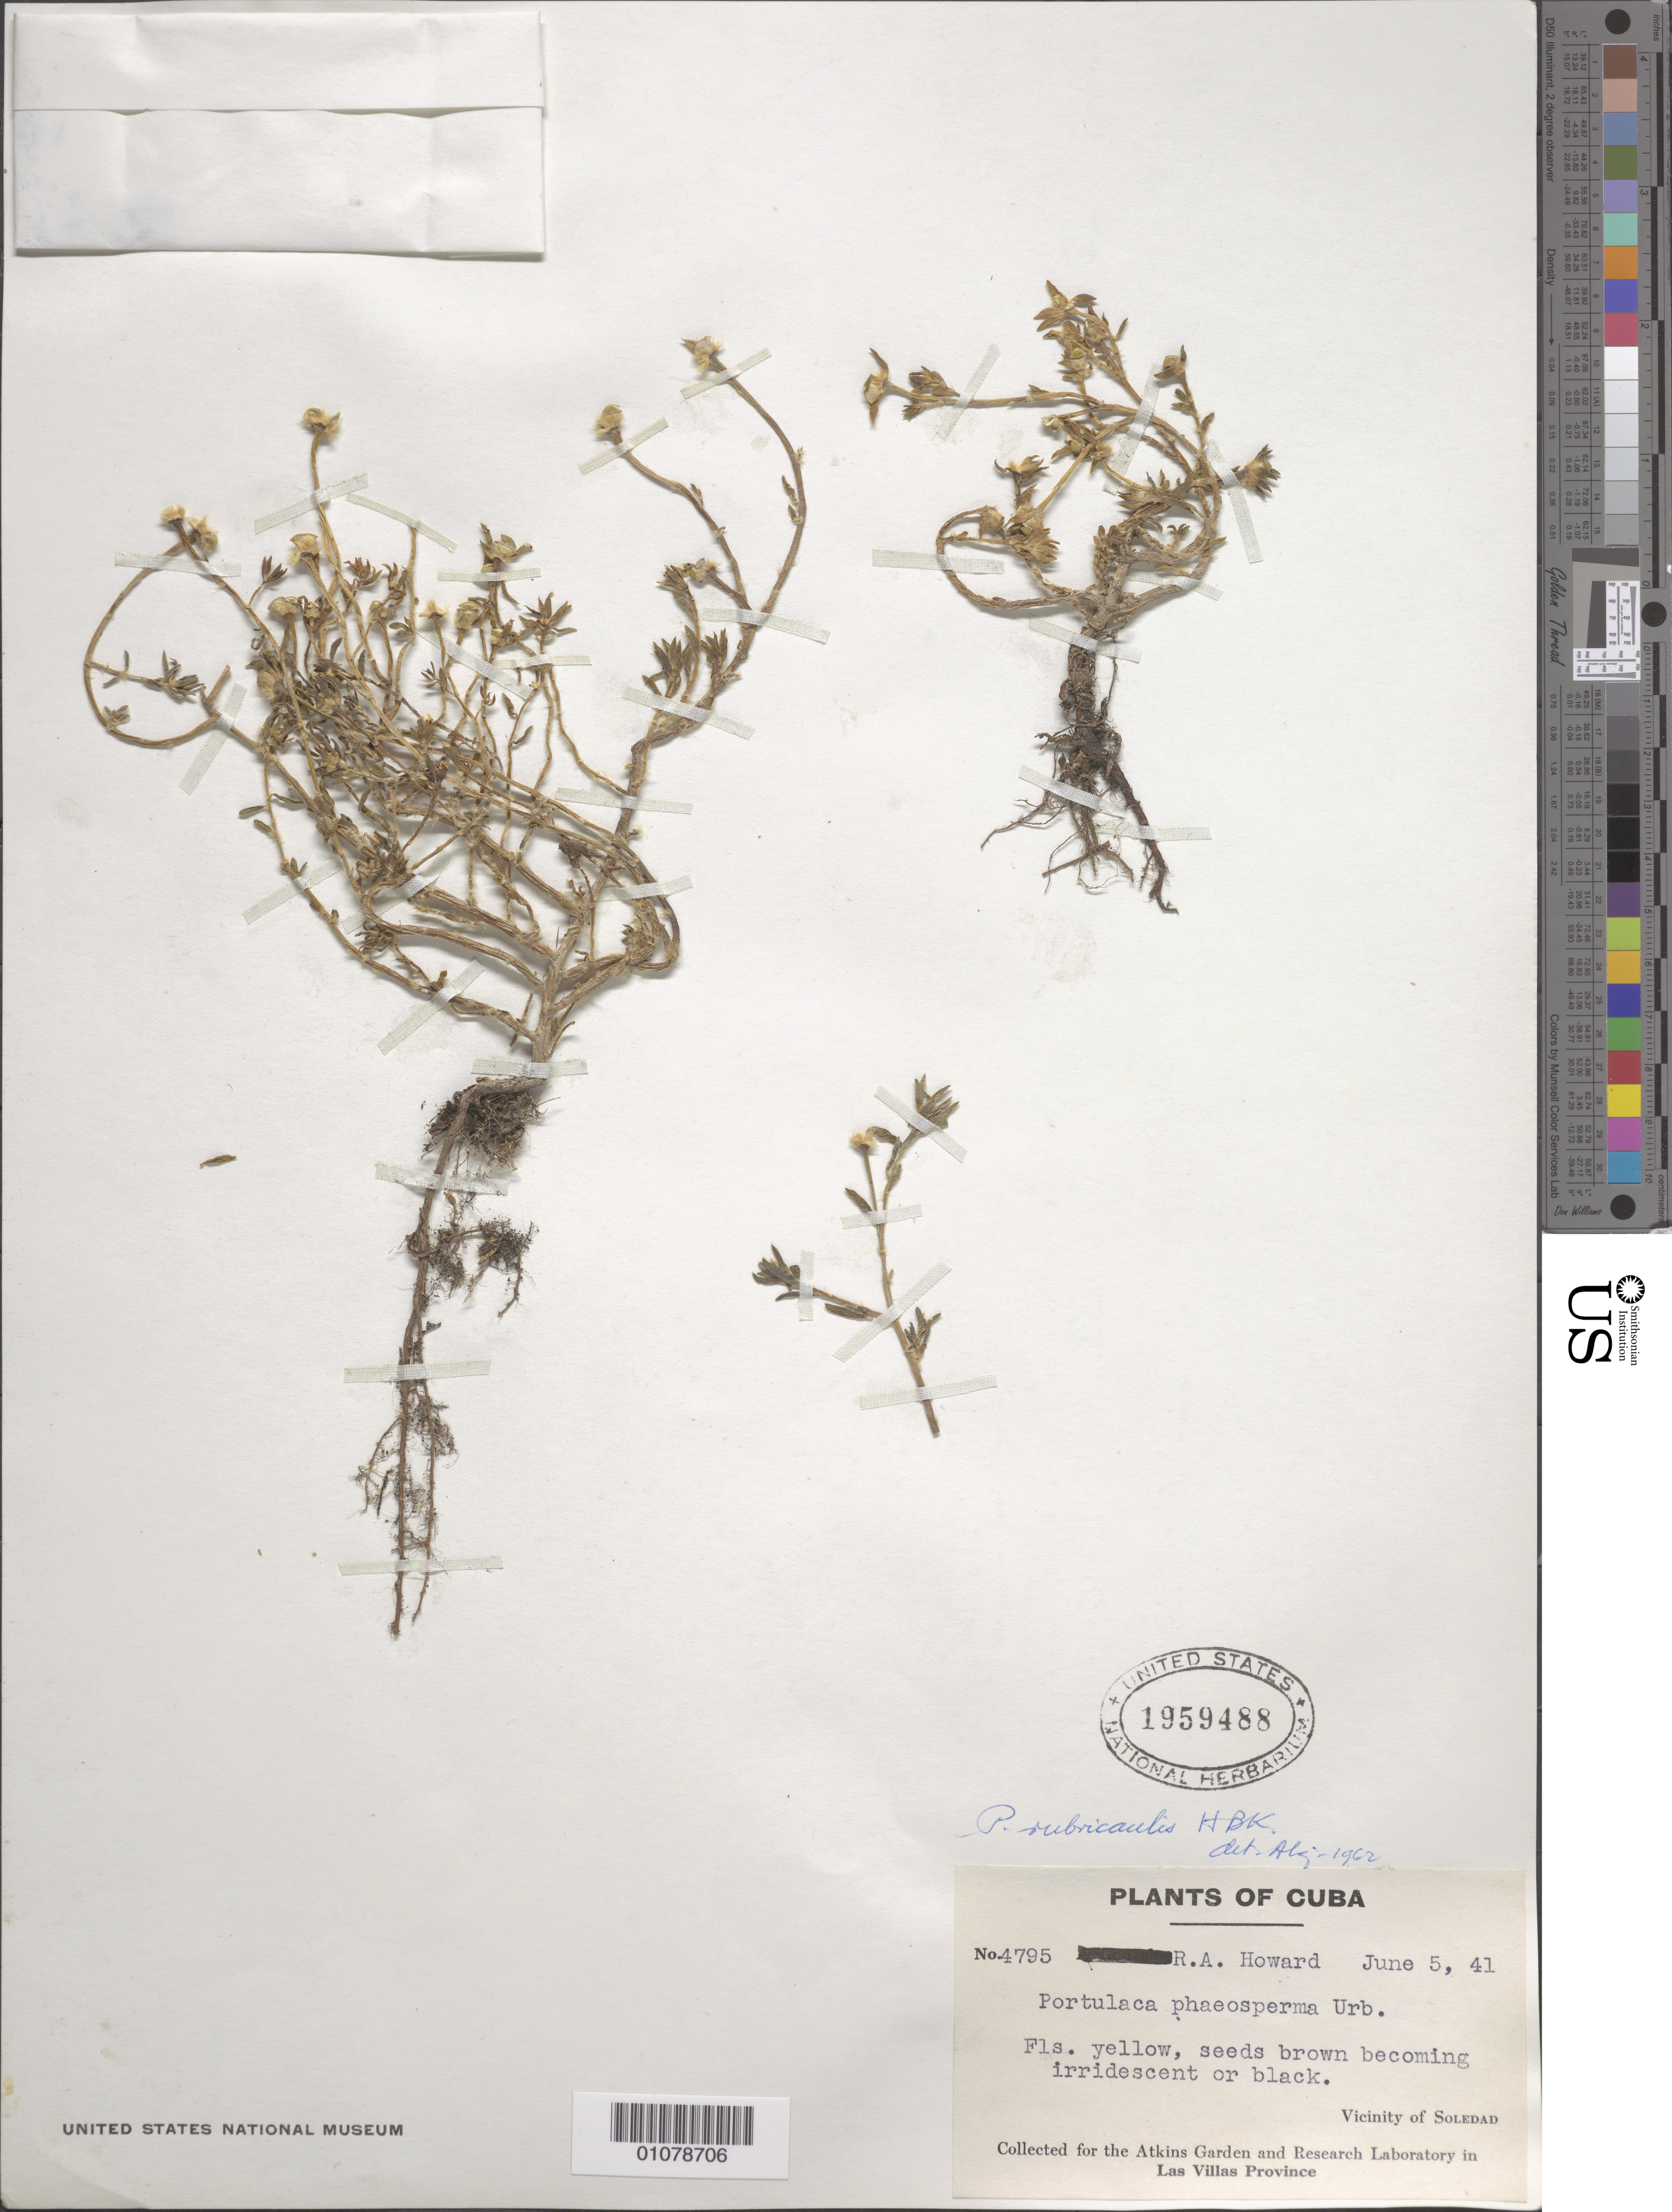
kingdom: Plantae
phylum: Tracheophyta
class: Magnoliopsida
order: Caryophyllales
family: Portulacaceae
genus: Portulaca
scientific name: Portulaca rubricaulis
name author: Kunth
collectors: R. A. Howard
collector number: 4795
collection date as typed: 05 Jun 1941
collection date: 1941-06-05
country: Cuba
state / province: Cienfuegos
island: Cuba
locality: Vicinity of Soledad (province not specified, could be one of several Soledad localities)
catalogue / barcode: US 1959488